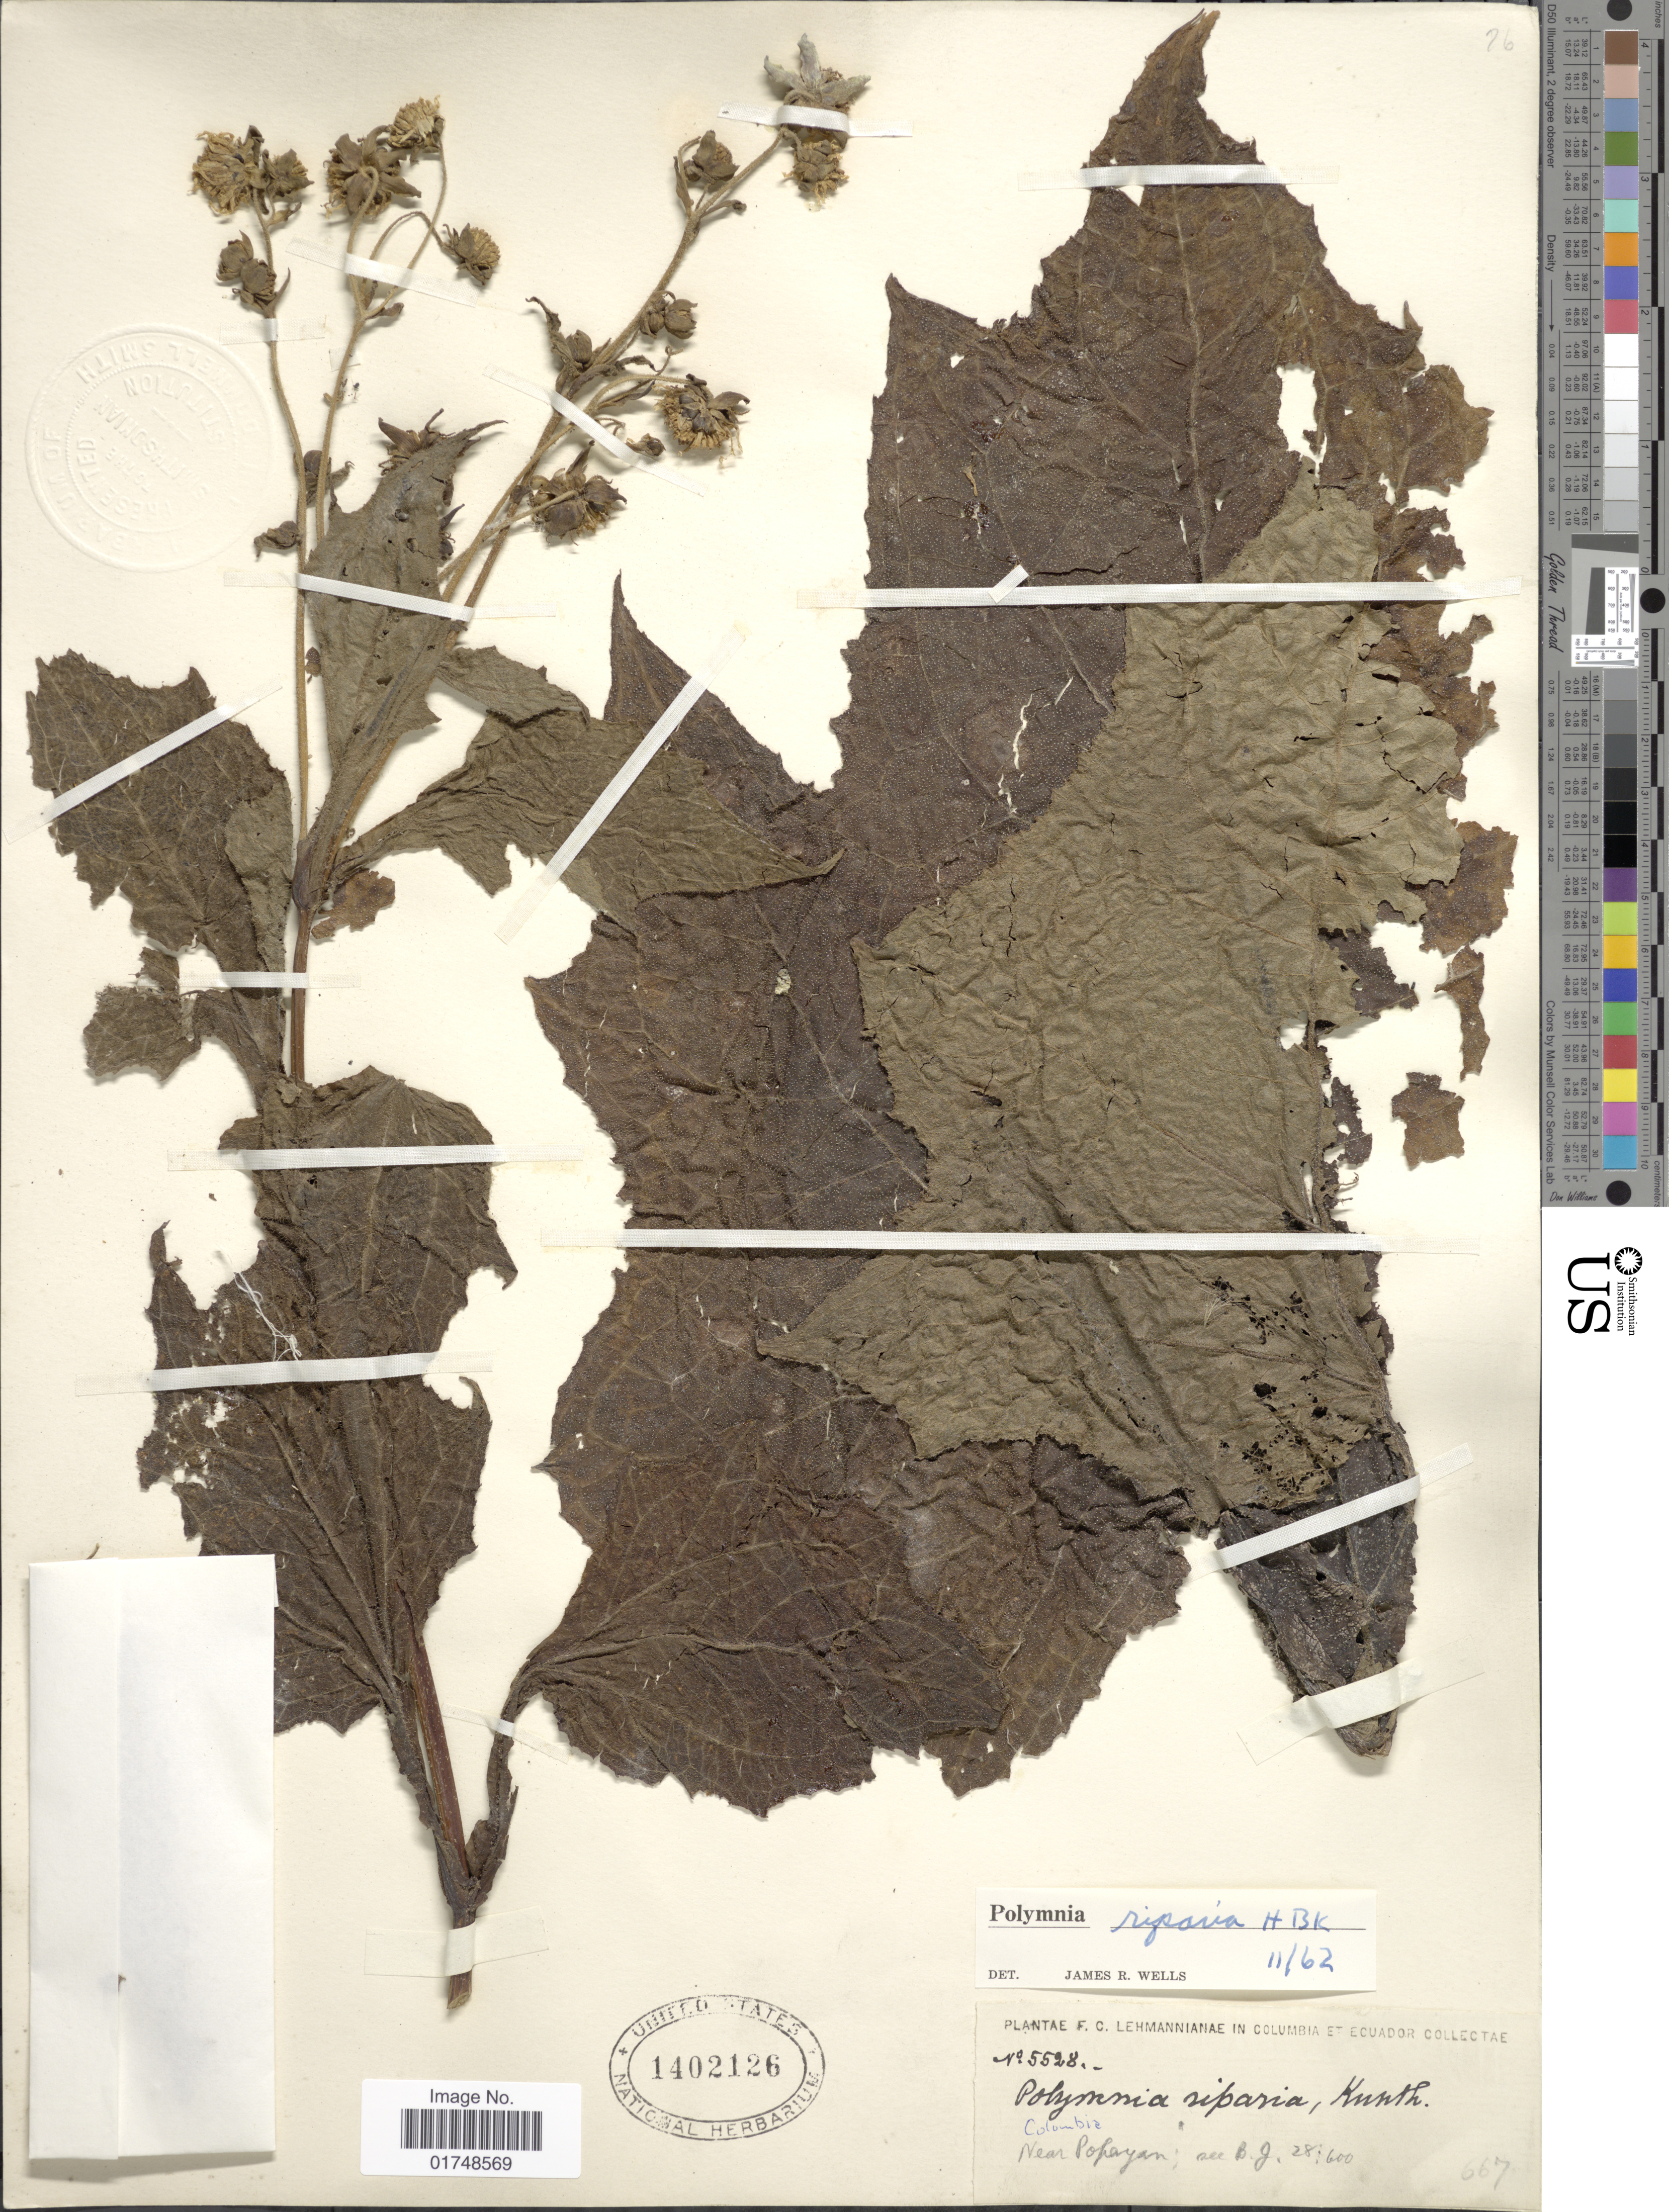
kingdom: Plantae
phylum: Tracheophyta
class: Magnoliopsida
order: Asterales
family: Asteraceae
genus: Smallanthus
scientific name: Smallanthus riparius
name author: (Kunth) H. Rob.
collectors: F. Lehman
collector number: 5528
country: Colombia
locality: Near Popayan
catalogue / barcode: US 1402126